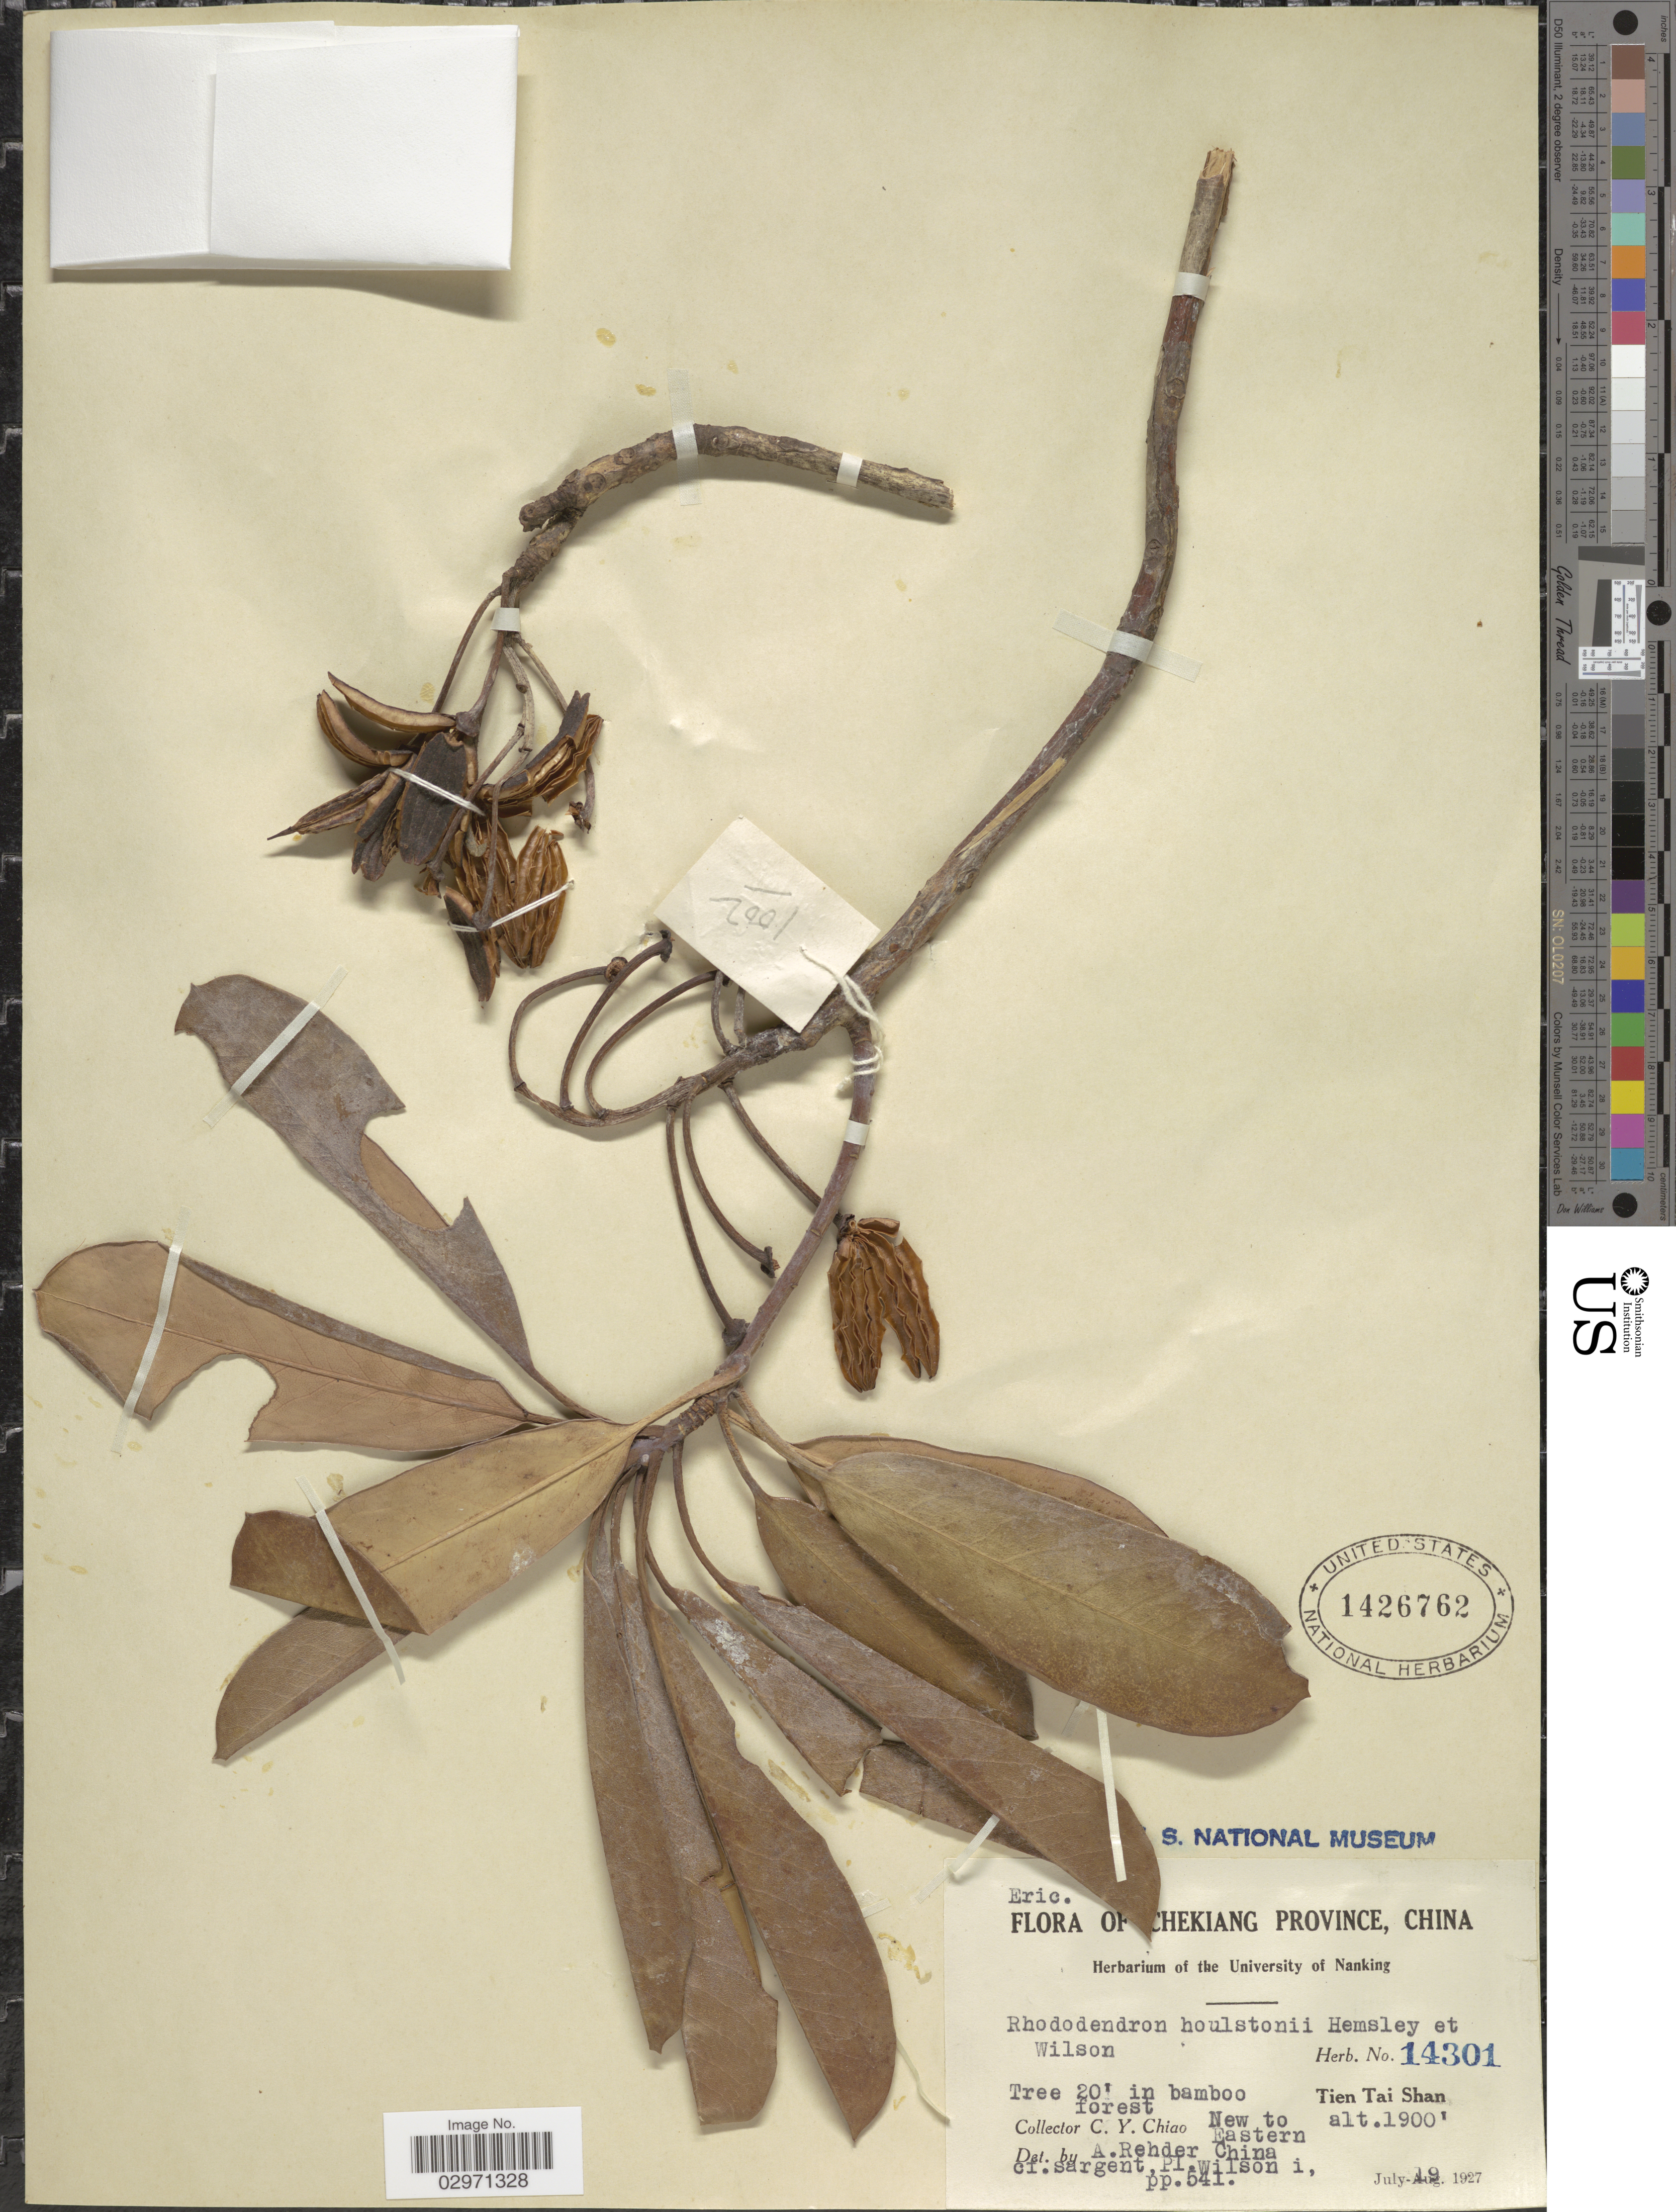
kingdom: Plantae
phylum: Tracheophyta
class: Magnoliopsida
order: Ericales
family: Ericaceae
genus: Rhododendron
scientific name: Rhododendron houlstonii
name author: Hemsl. & E.H. Wilson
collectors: C. Y. Chiao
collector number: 14301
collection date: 1927-07-19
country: China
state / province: Zhejiang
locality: Chekiang Province. Tien Tai Shan. New to Eastern China. [unsure placement]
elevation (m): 579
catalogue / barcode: US 1426762